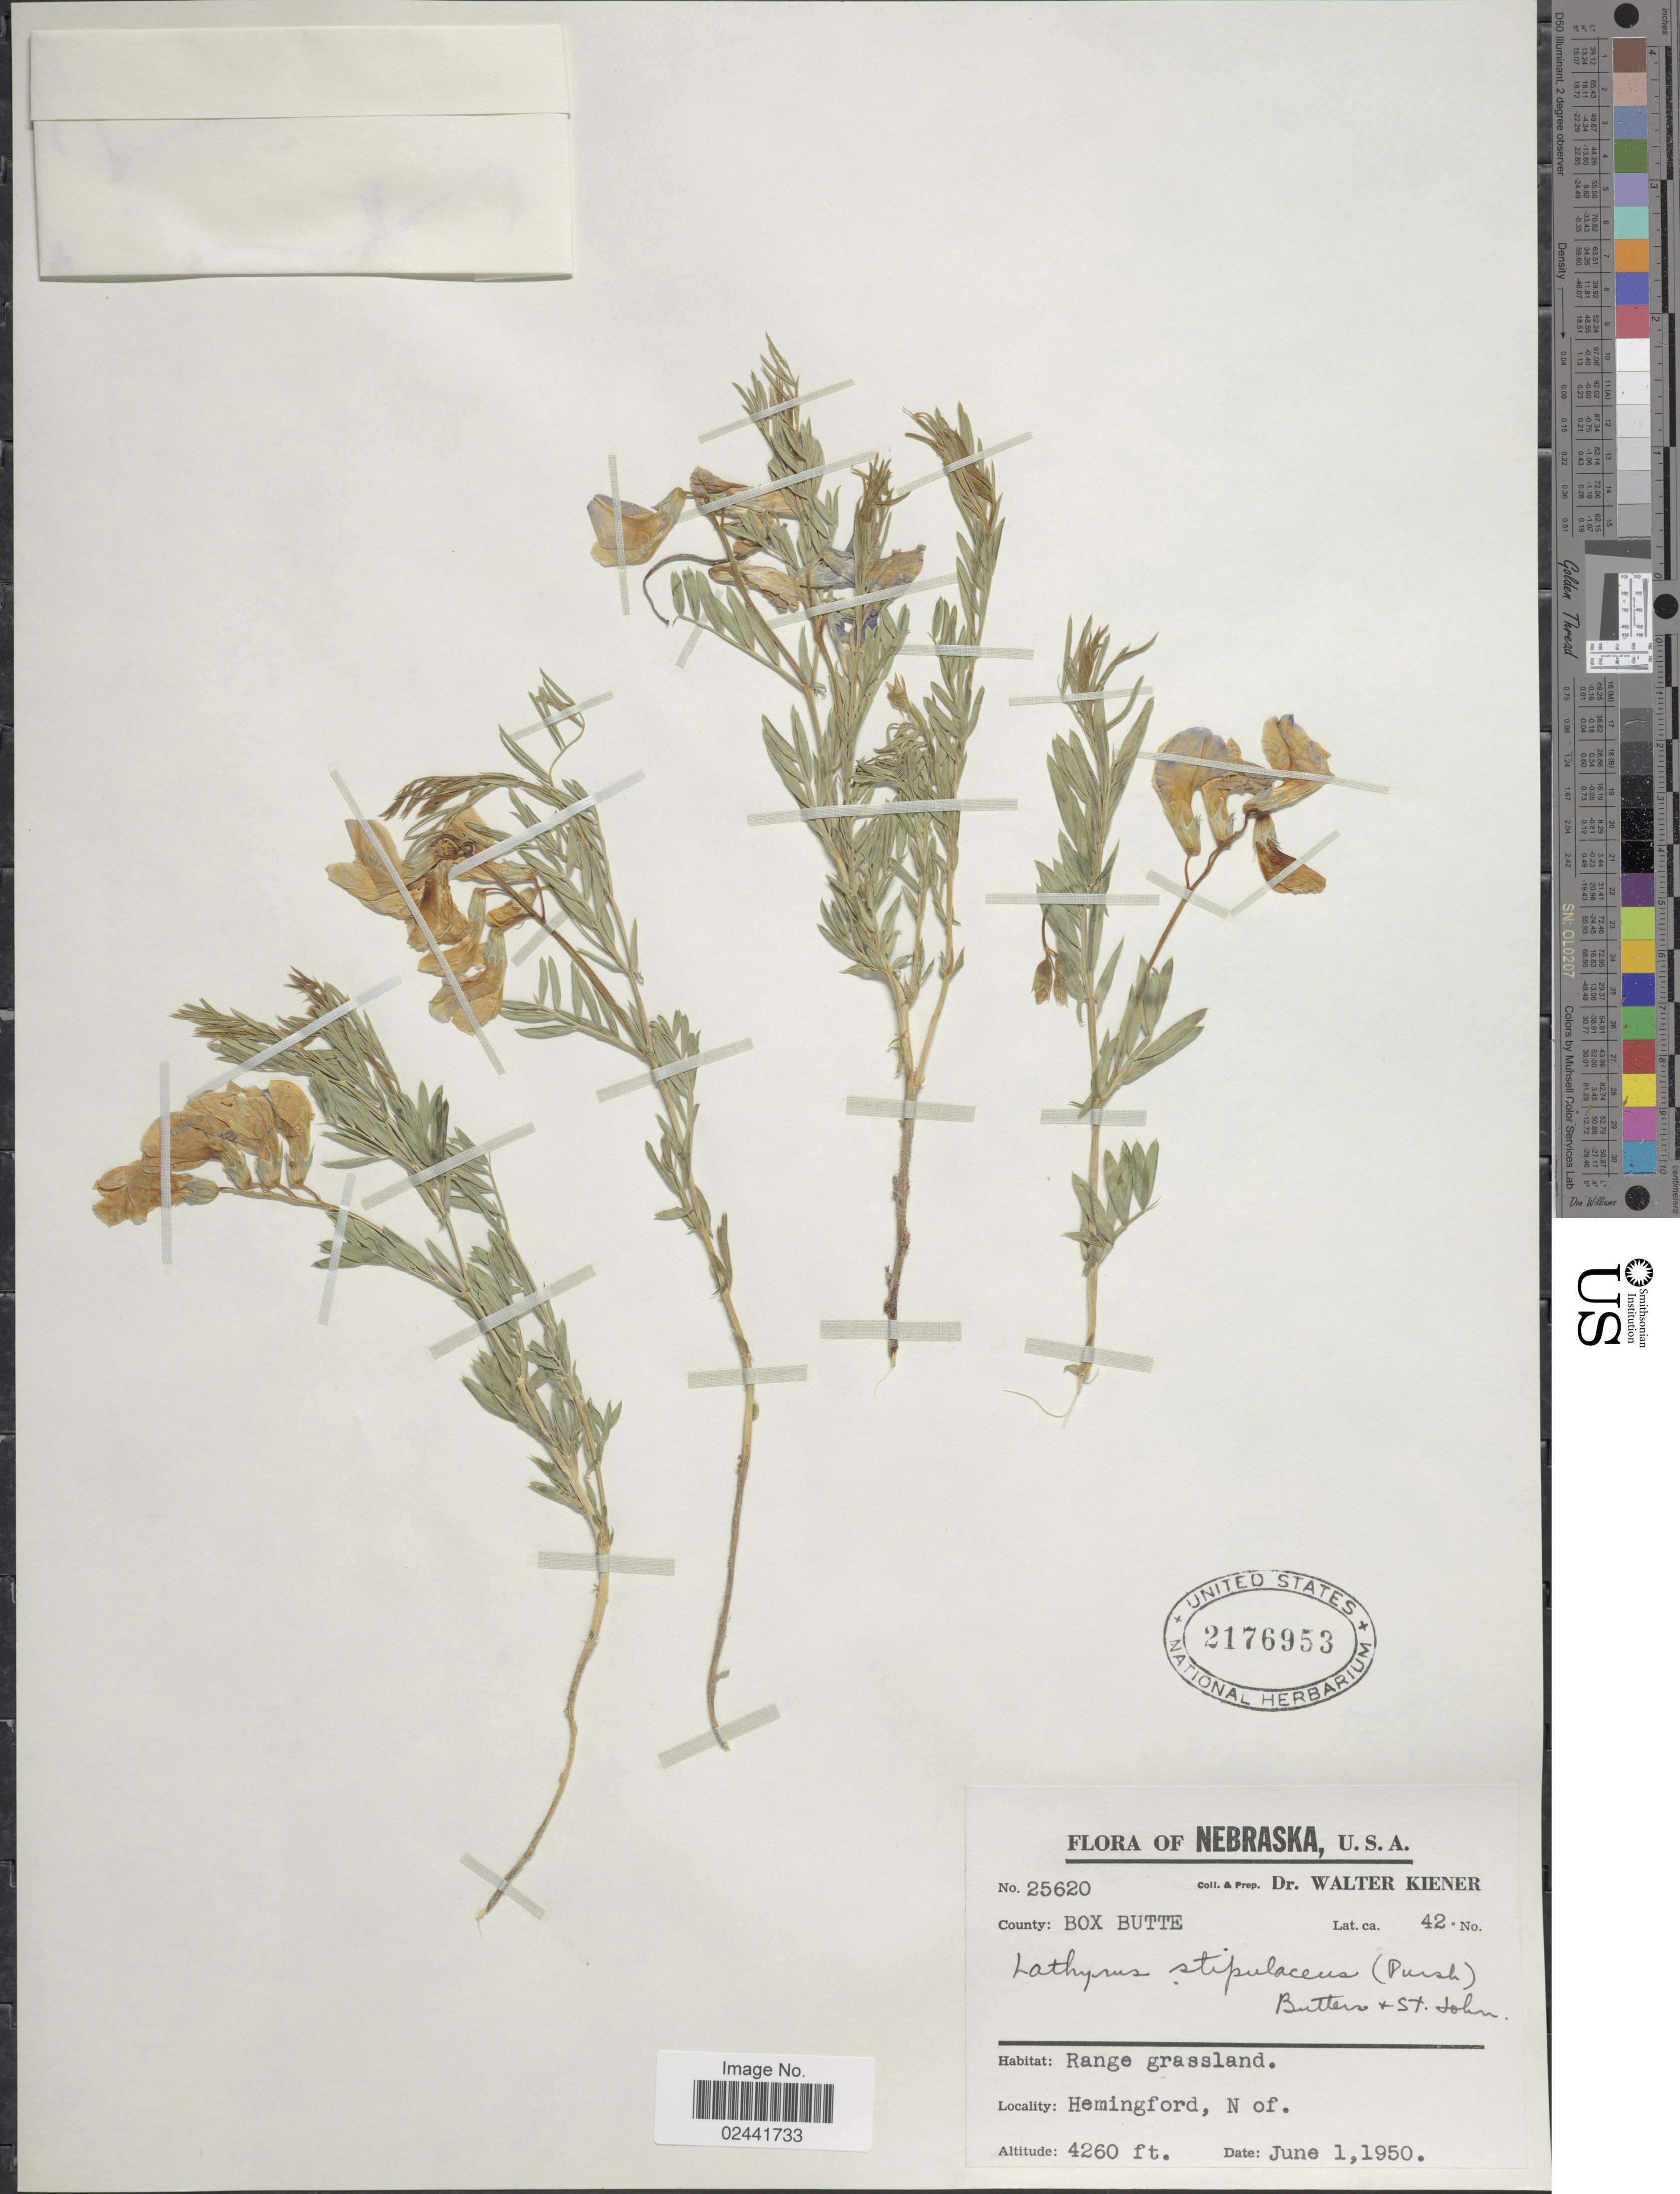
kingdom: Plantae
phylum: Tracheophyta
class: Magnoliopsida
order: Fabales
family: Fabaceae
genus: Lathyrus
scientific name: Lathyrus stipulaceus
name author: (Pursh) Butters & H. St. John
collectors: W. Kiener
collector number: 25620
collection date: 1950-06-01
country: United States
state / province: Nebraska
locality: County: Box Butte, Range grassland, Hemingford, N of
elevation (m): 1298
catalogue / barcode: US 2176953